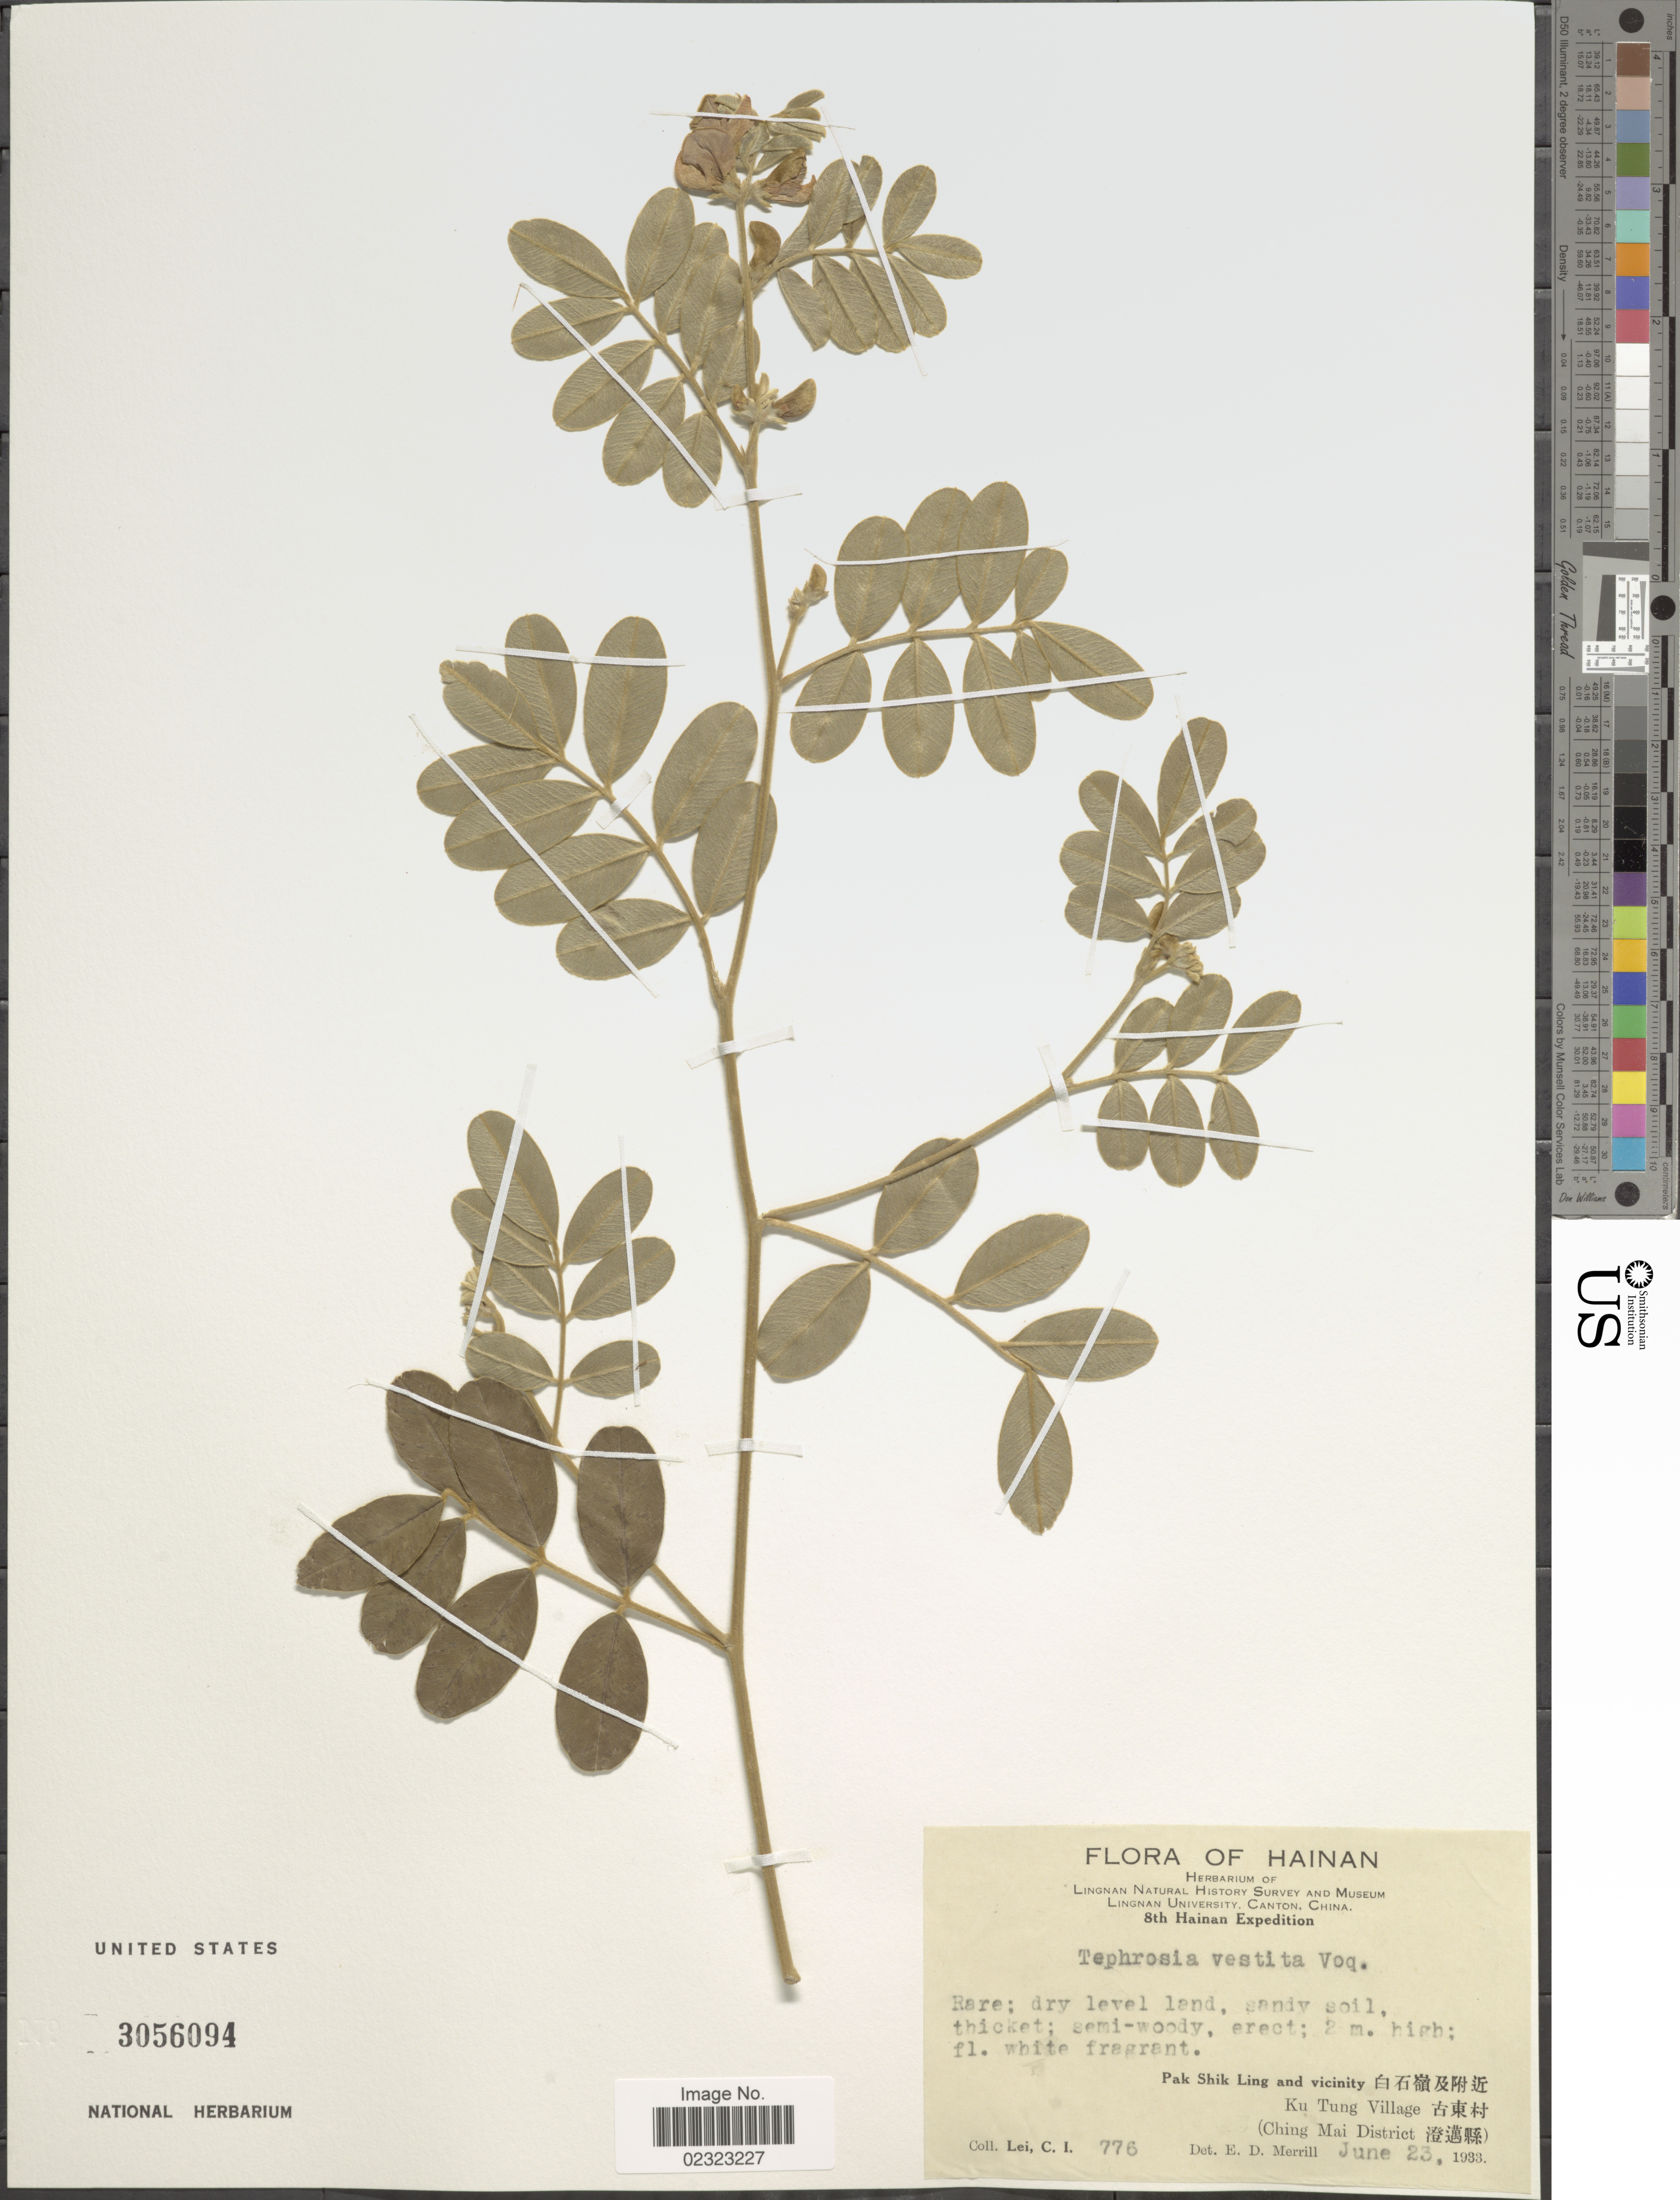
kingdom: Plantae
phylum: Tracheophyta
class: Magnoliopsida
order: Fabales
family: Fabaceae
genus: Tephrosia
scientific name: Tephrosia vestita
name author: Vogel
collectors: C. I. Lei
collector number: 776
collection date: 1933-06-23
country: China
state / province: Hainan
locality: Pak Shik Ling and vicinity, Ku Tung Village (Ching Mai District).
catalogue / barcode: US 3056094